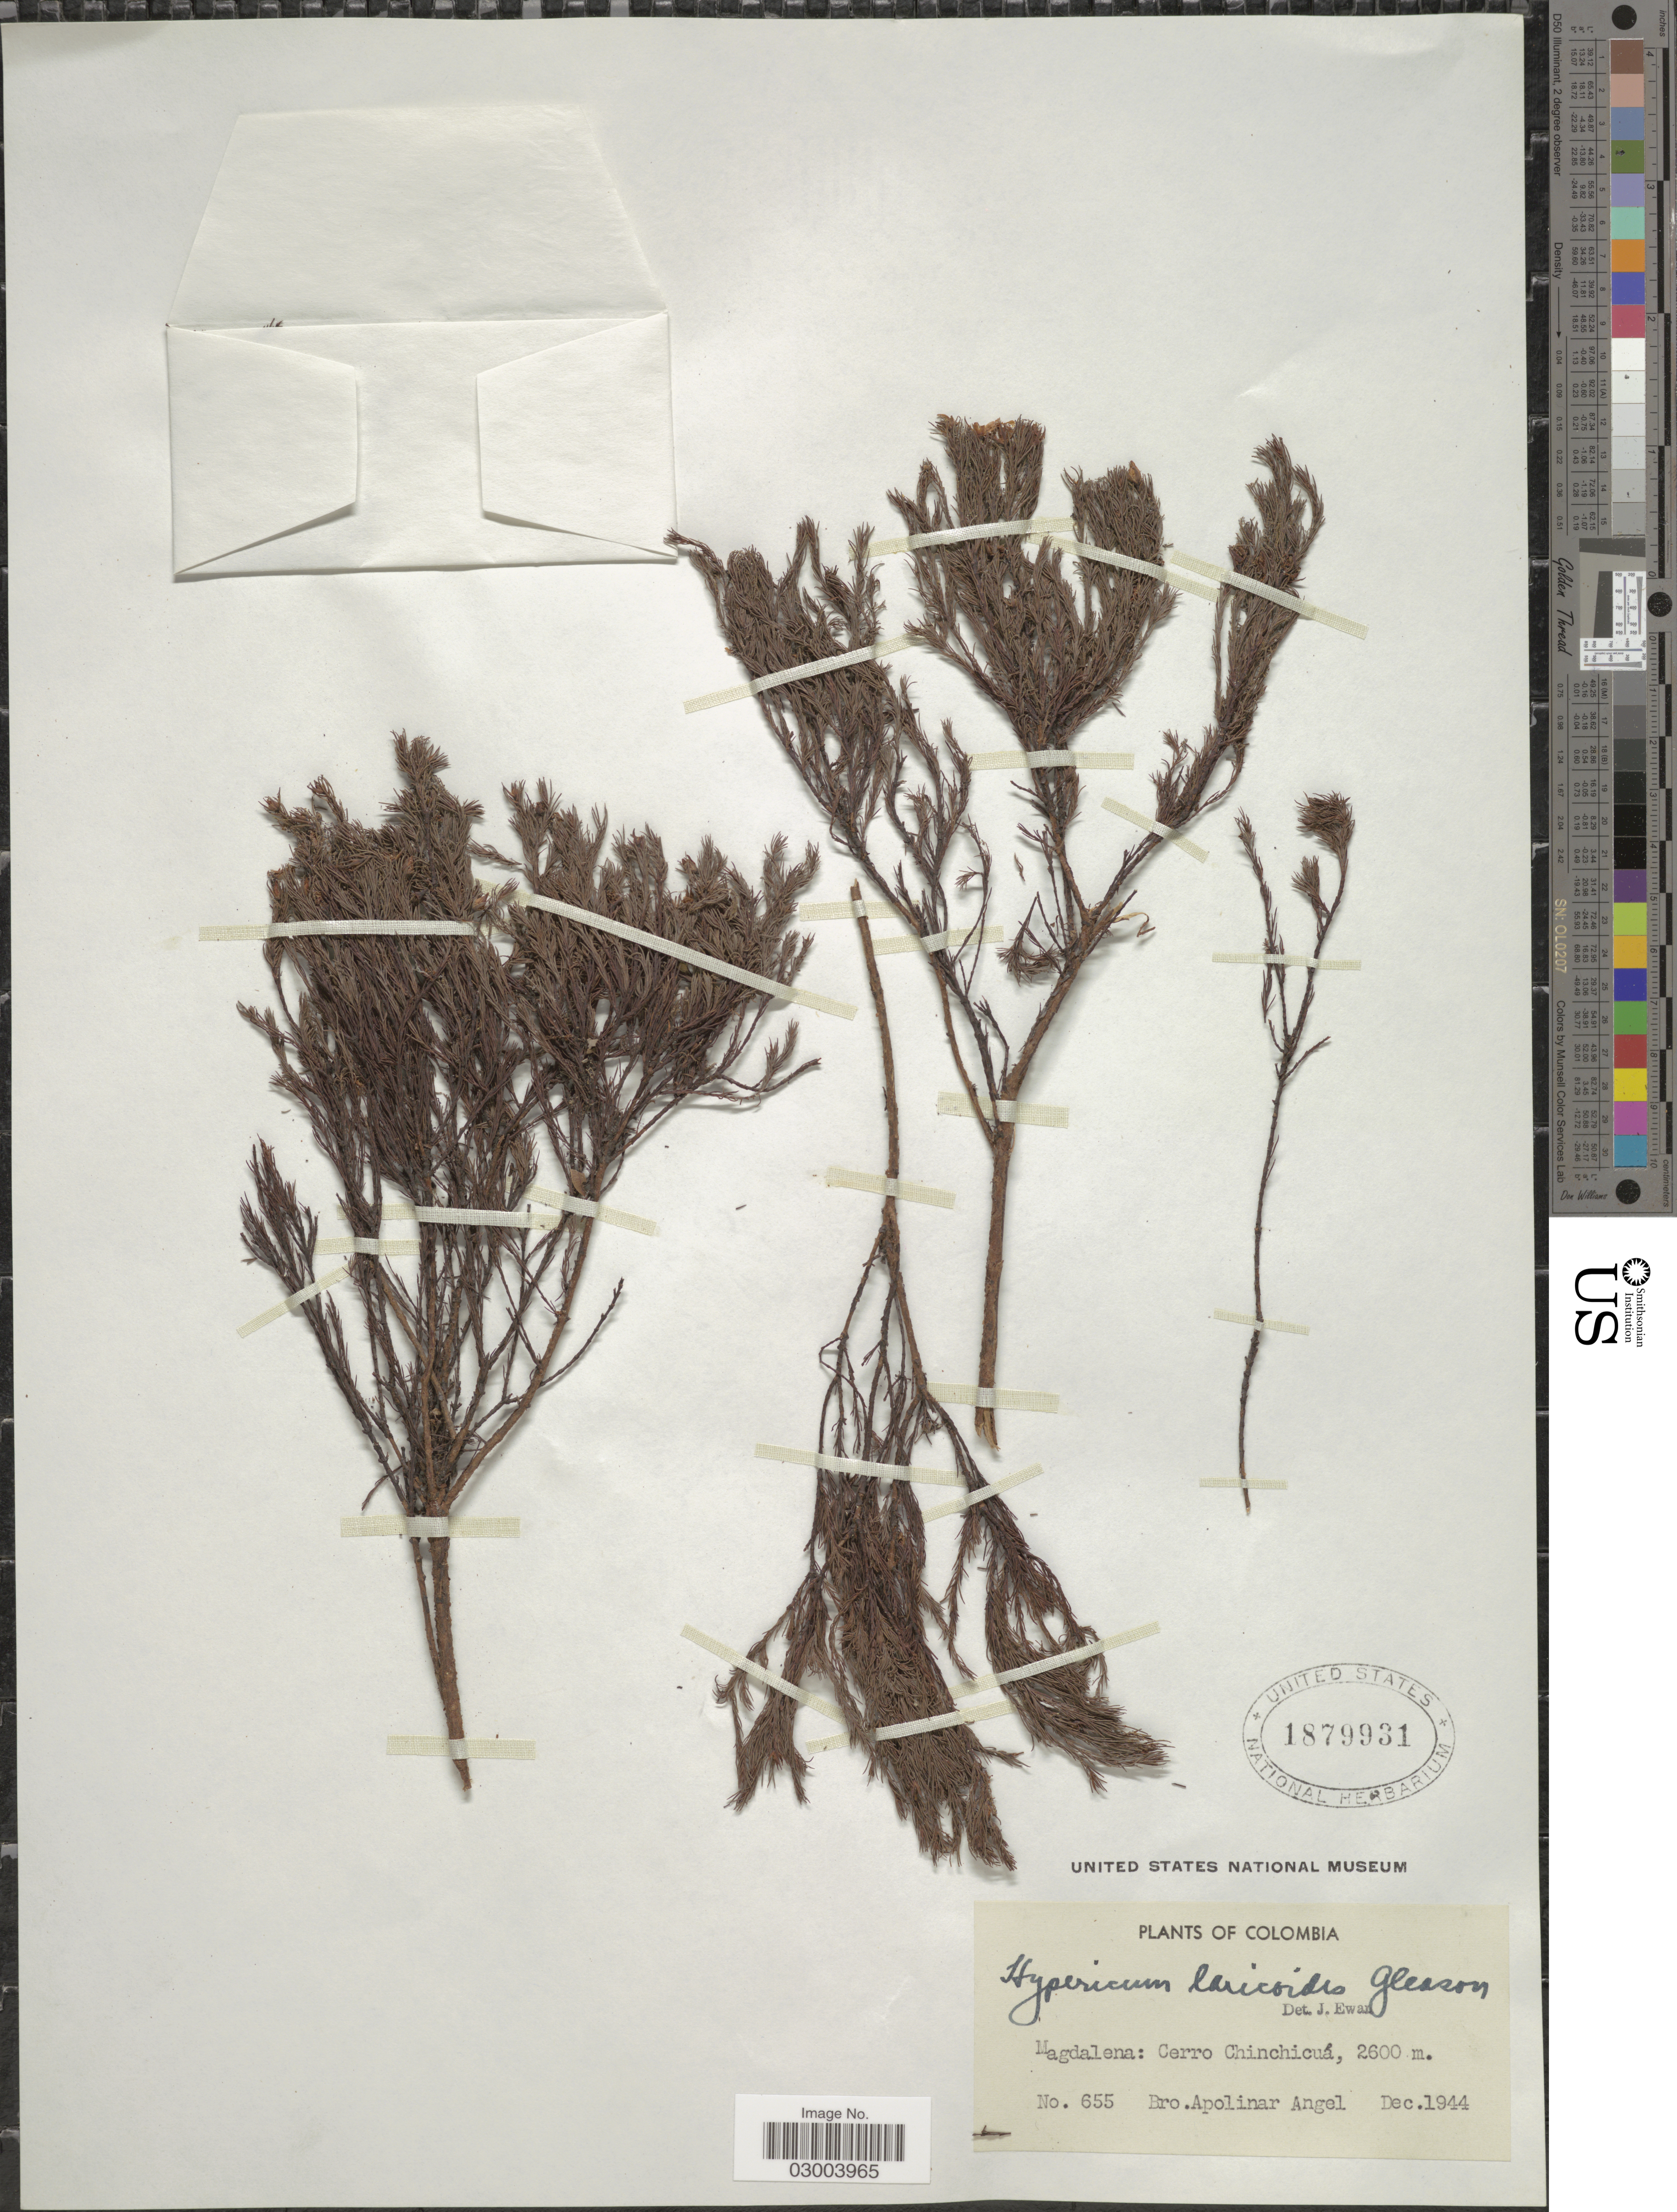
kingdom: Plantae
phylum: Tracheophyta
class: Magnoliopsida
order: Malpighiales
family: Hypericaceae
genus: Hypericum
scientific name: Hypericum sp.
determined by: Strong, M. T., (US), Smithsonian Institution - National Museum of Natural History (UNITED STATES)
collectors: Bro. Apolinar A.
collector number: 655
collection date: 1944-12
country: Colombia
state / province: Magdalena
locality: Cerro Chinchicuá.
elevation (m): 2600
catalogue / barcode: US 1879931